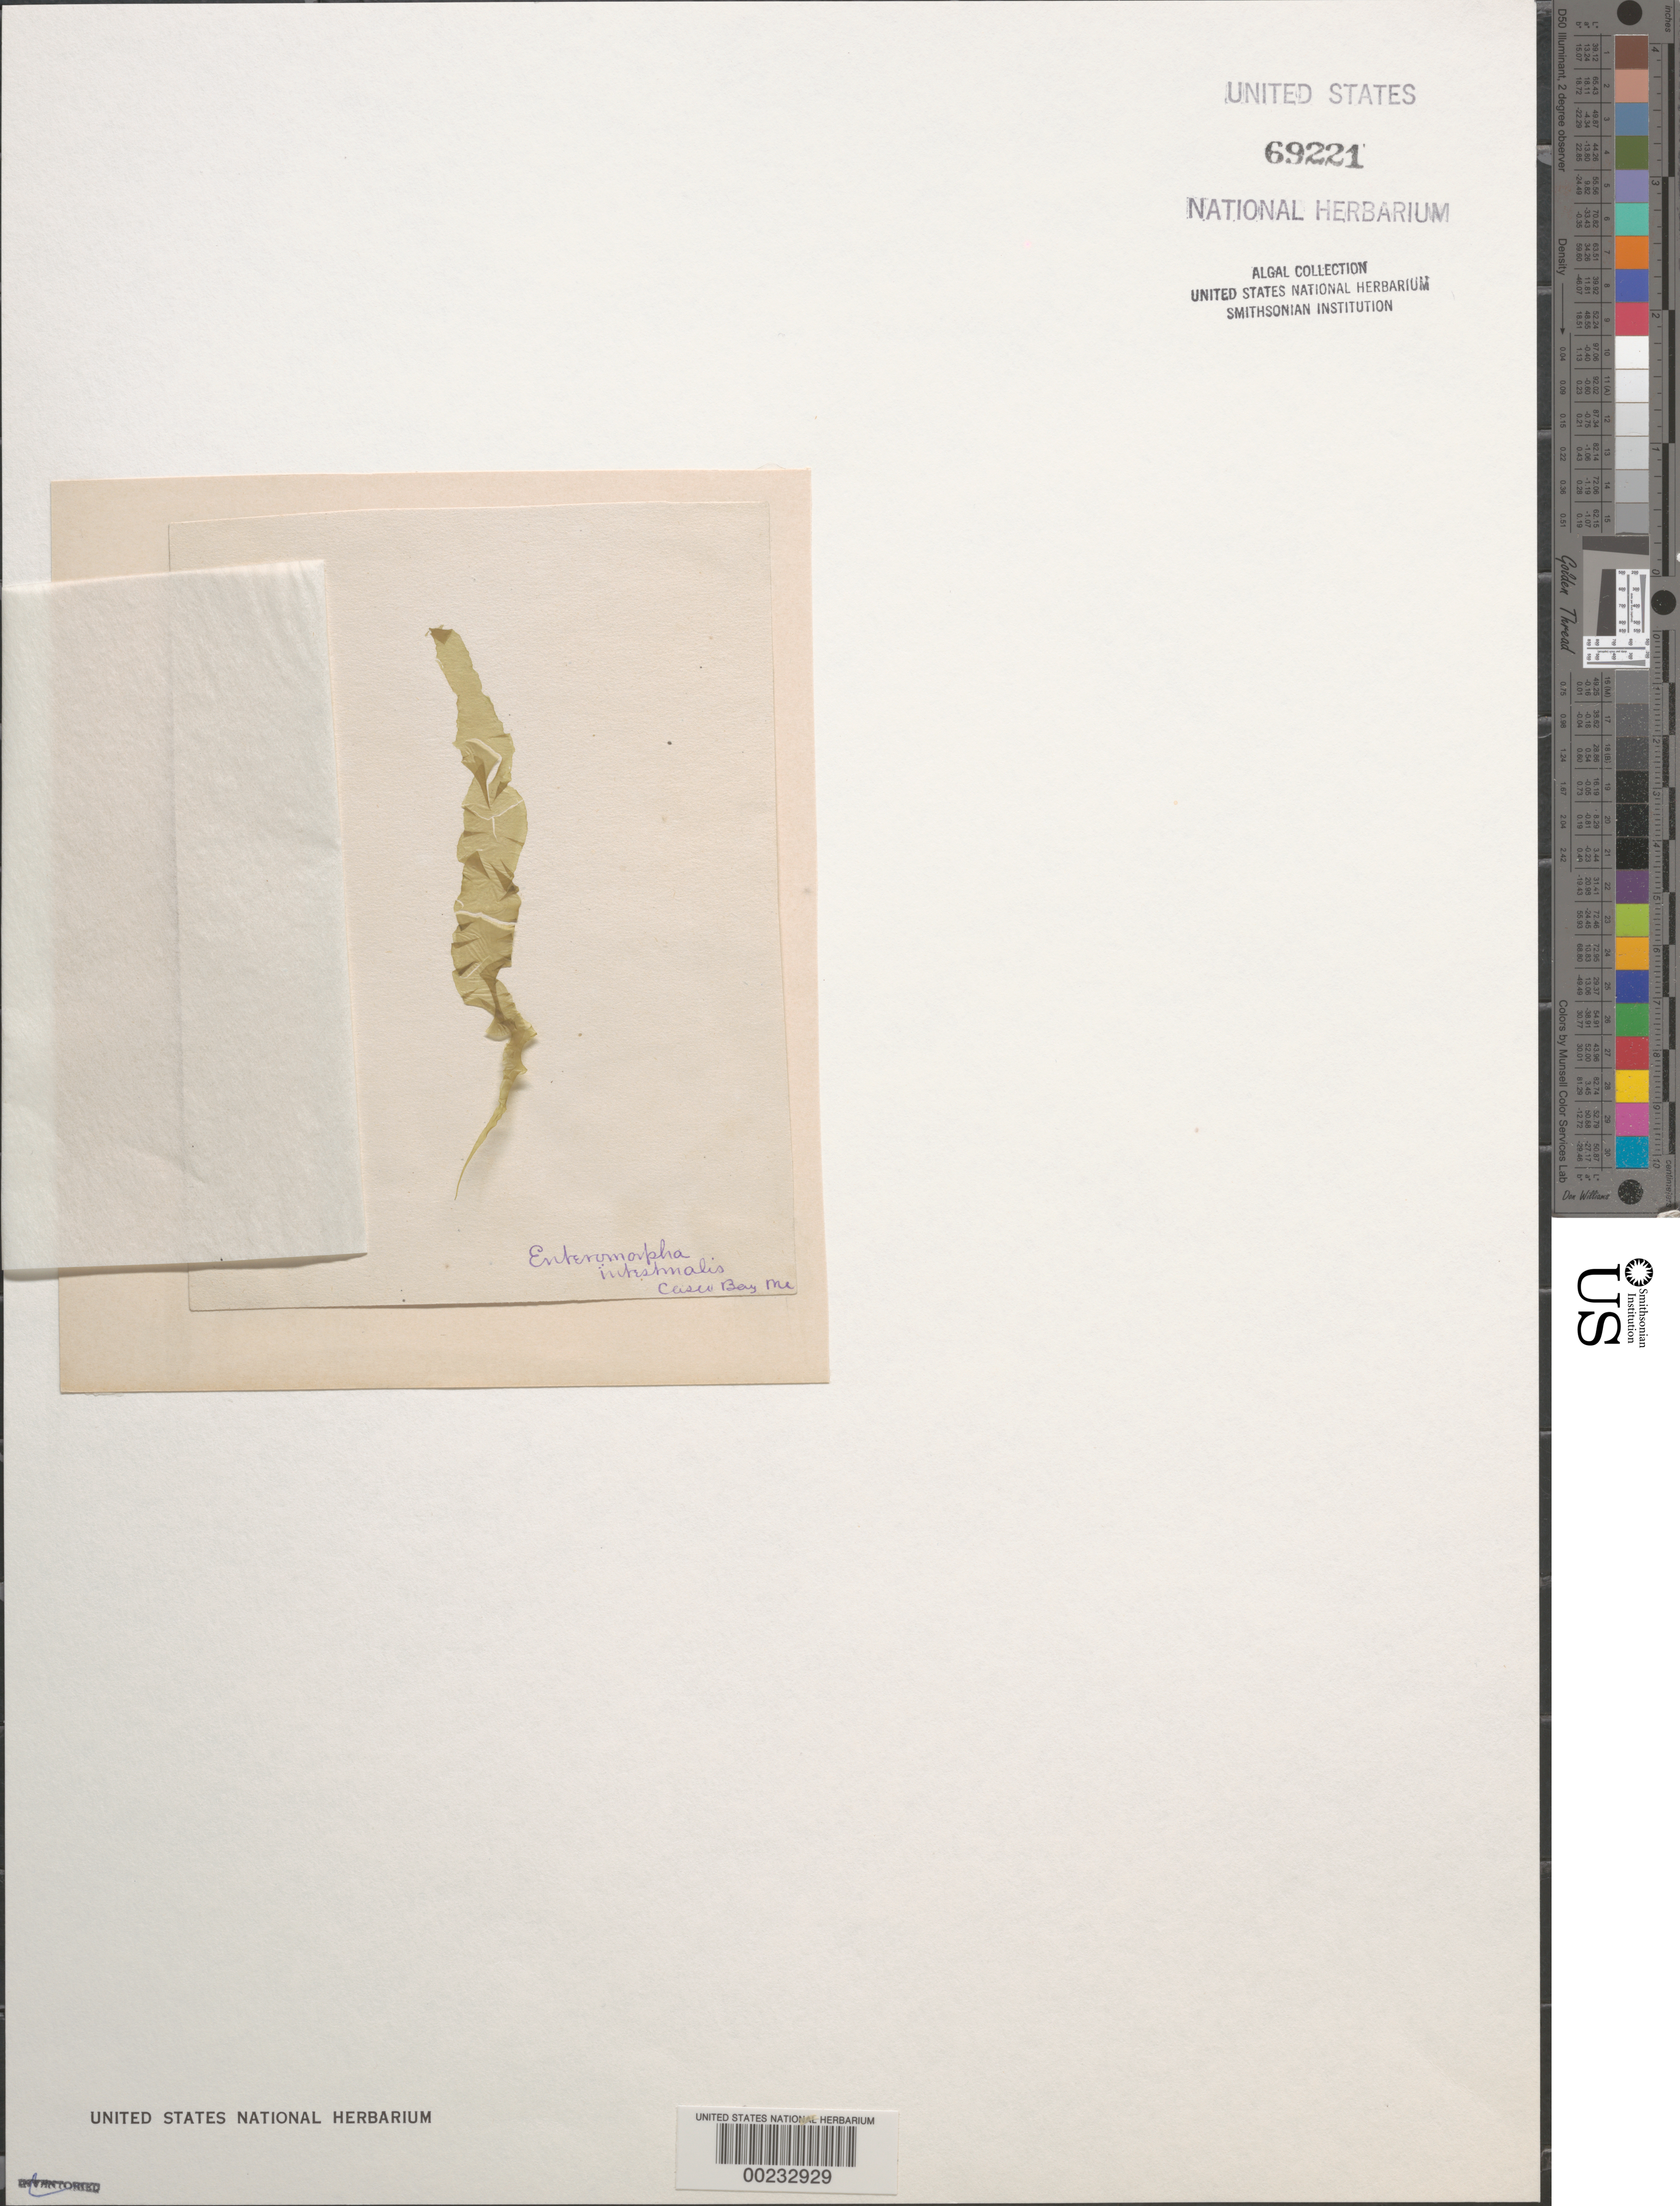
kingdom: Plantae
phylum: Chlorophyta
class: Ulvophyceae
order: Ulvales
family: Ulvaceae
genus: Ulva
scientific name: Ulva intestinalis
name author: L.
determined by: Algae name updating Project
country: United States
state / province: Maine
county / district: Cumberland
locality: Casco Bay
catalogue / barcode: US 69221